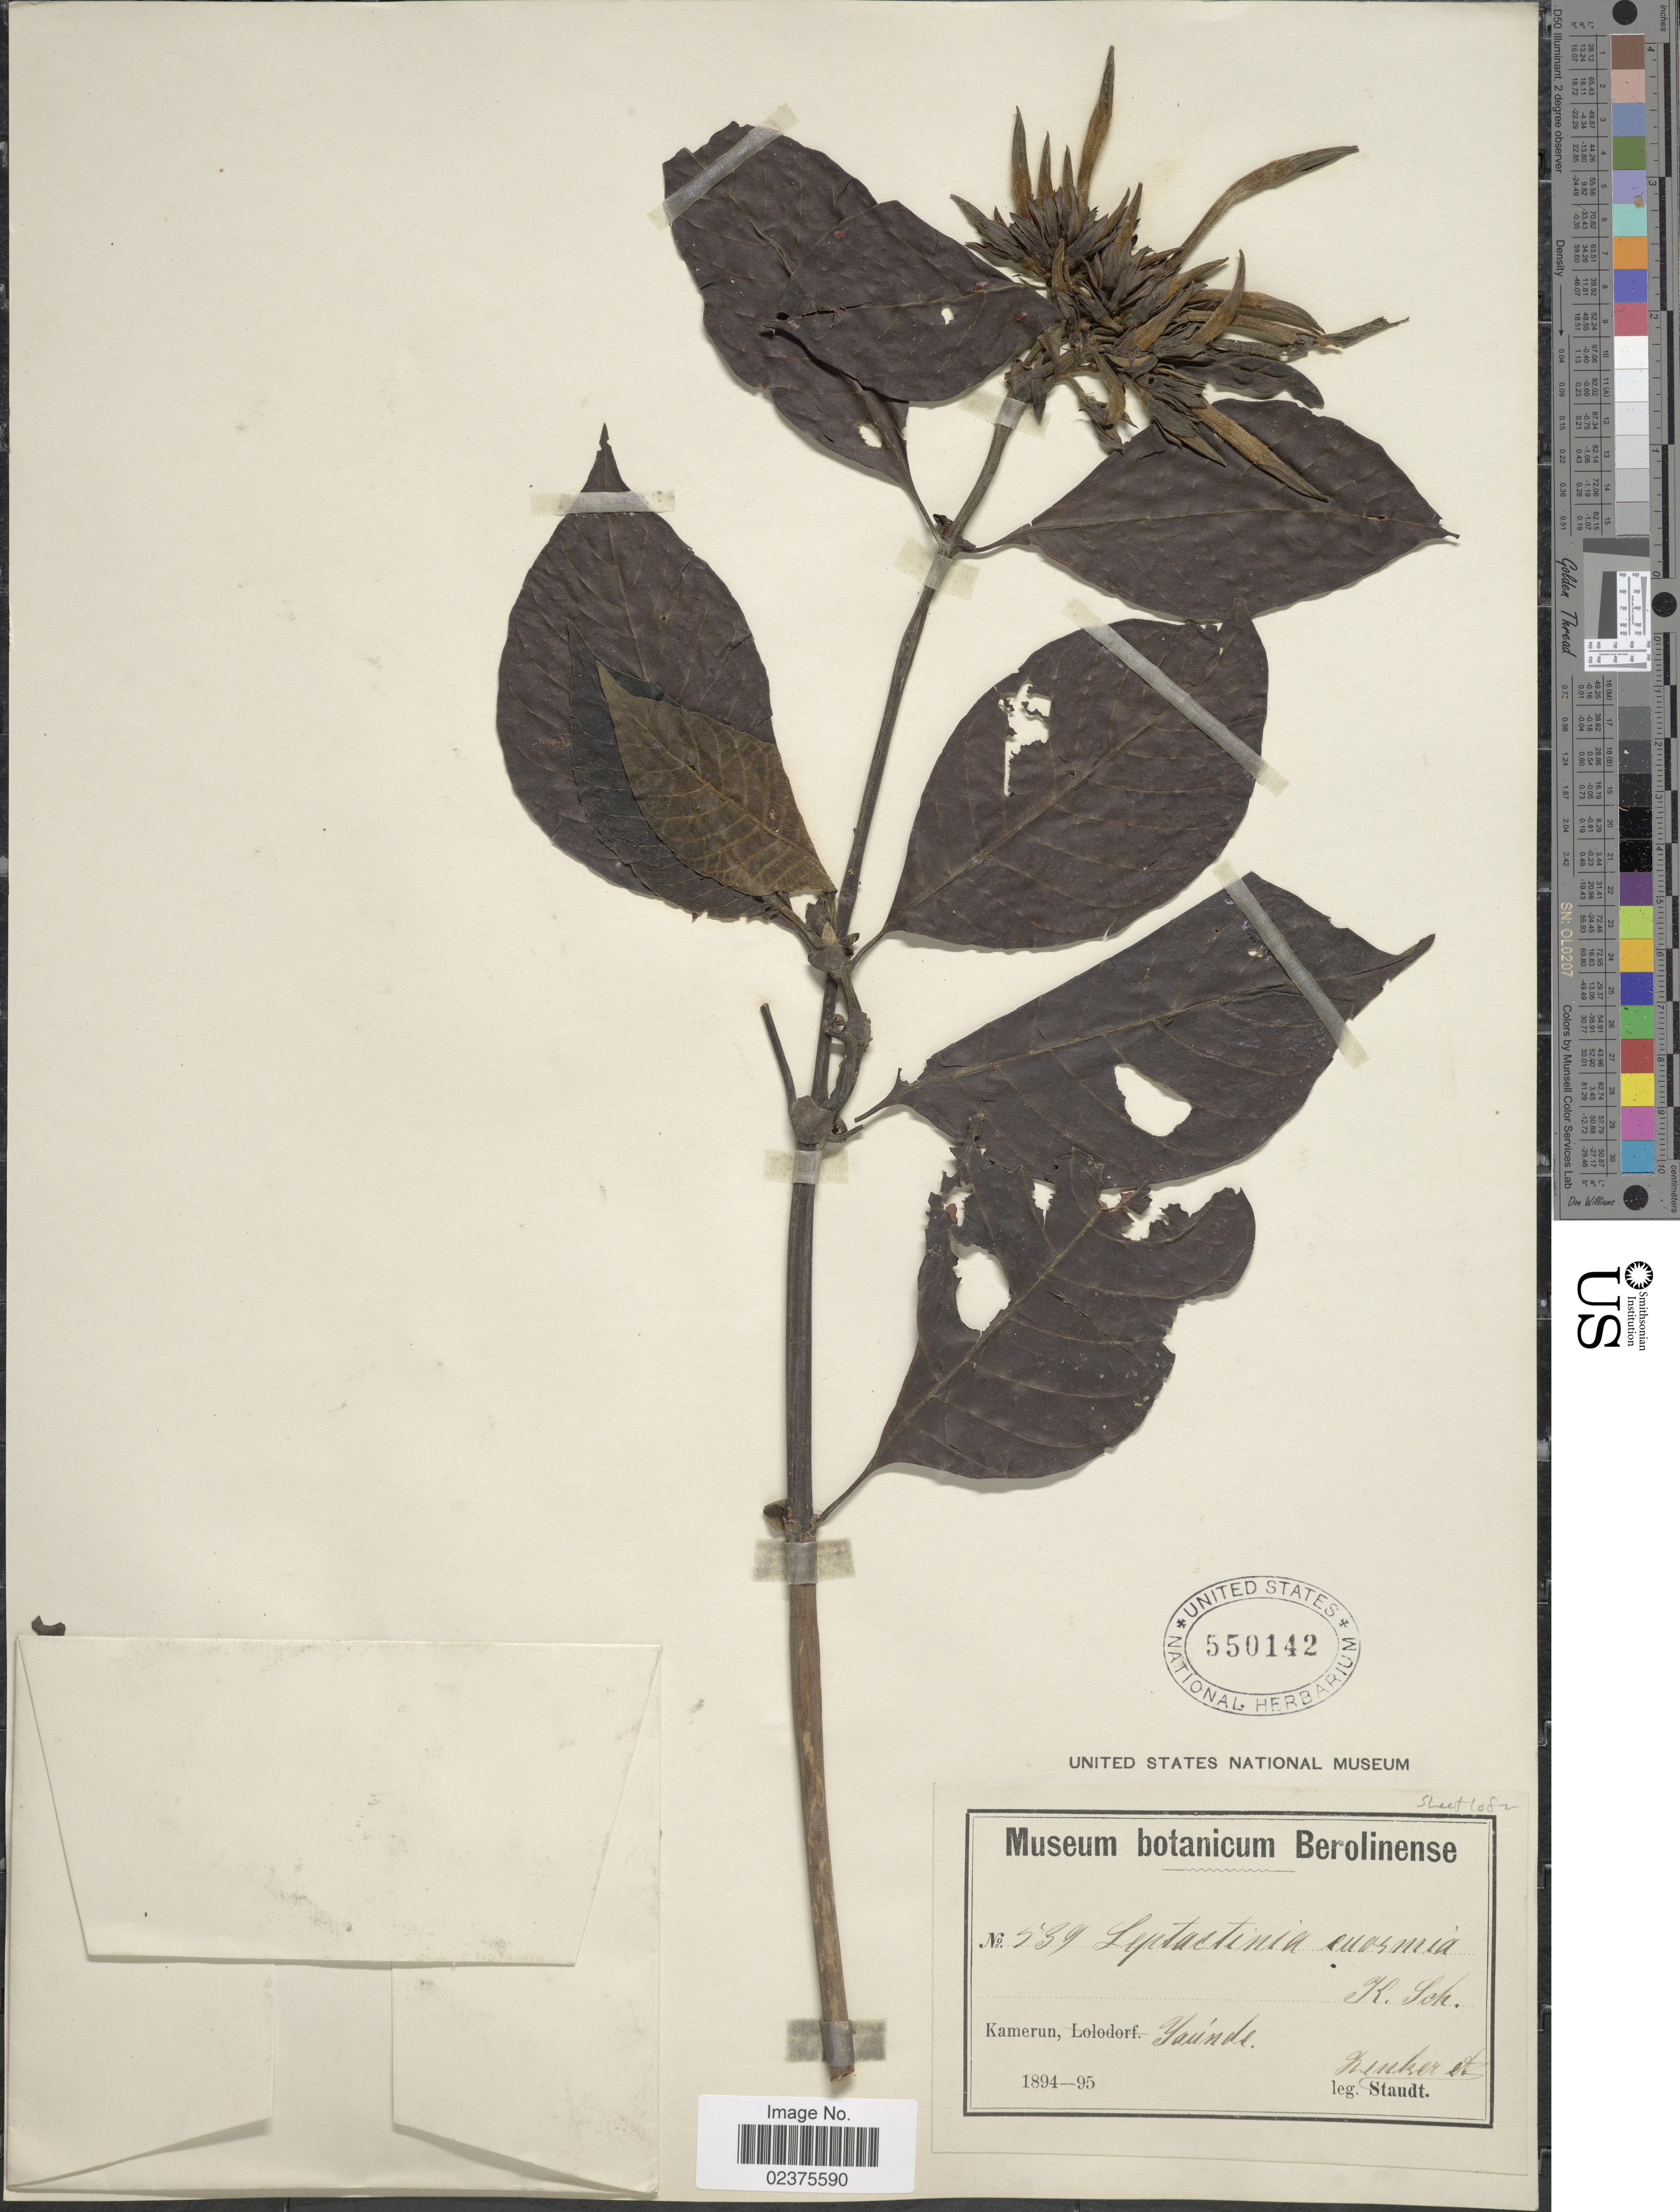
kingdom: Plantae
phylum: Tracheophyta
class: Magnoliopsida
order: Gentianales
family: Rubiaceae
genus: Dictyandra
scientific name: Dictyandra involucrata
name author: (Hook. f.) Hiern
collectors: Zenker, -- & -. Staudt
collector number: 539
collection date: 1894/1895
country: Cameroon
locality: Kamerun, Yaúnde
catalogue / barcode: US 550142